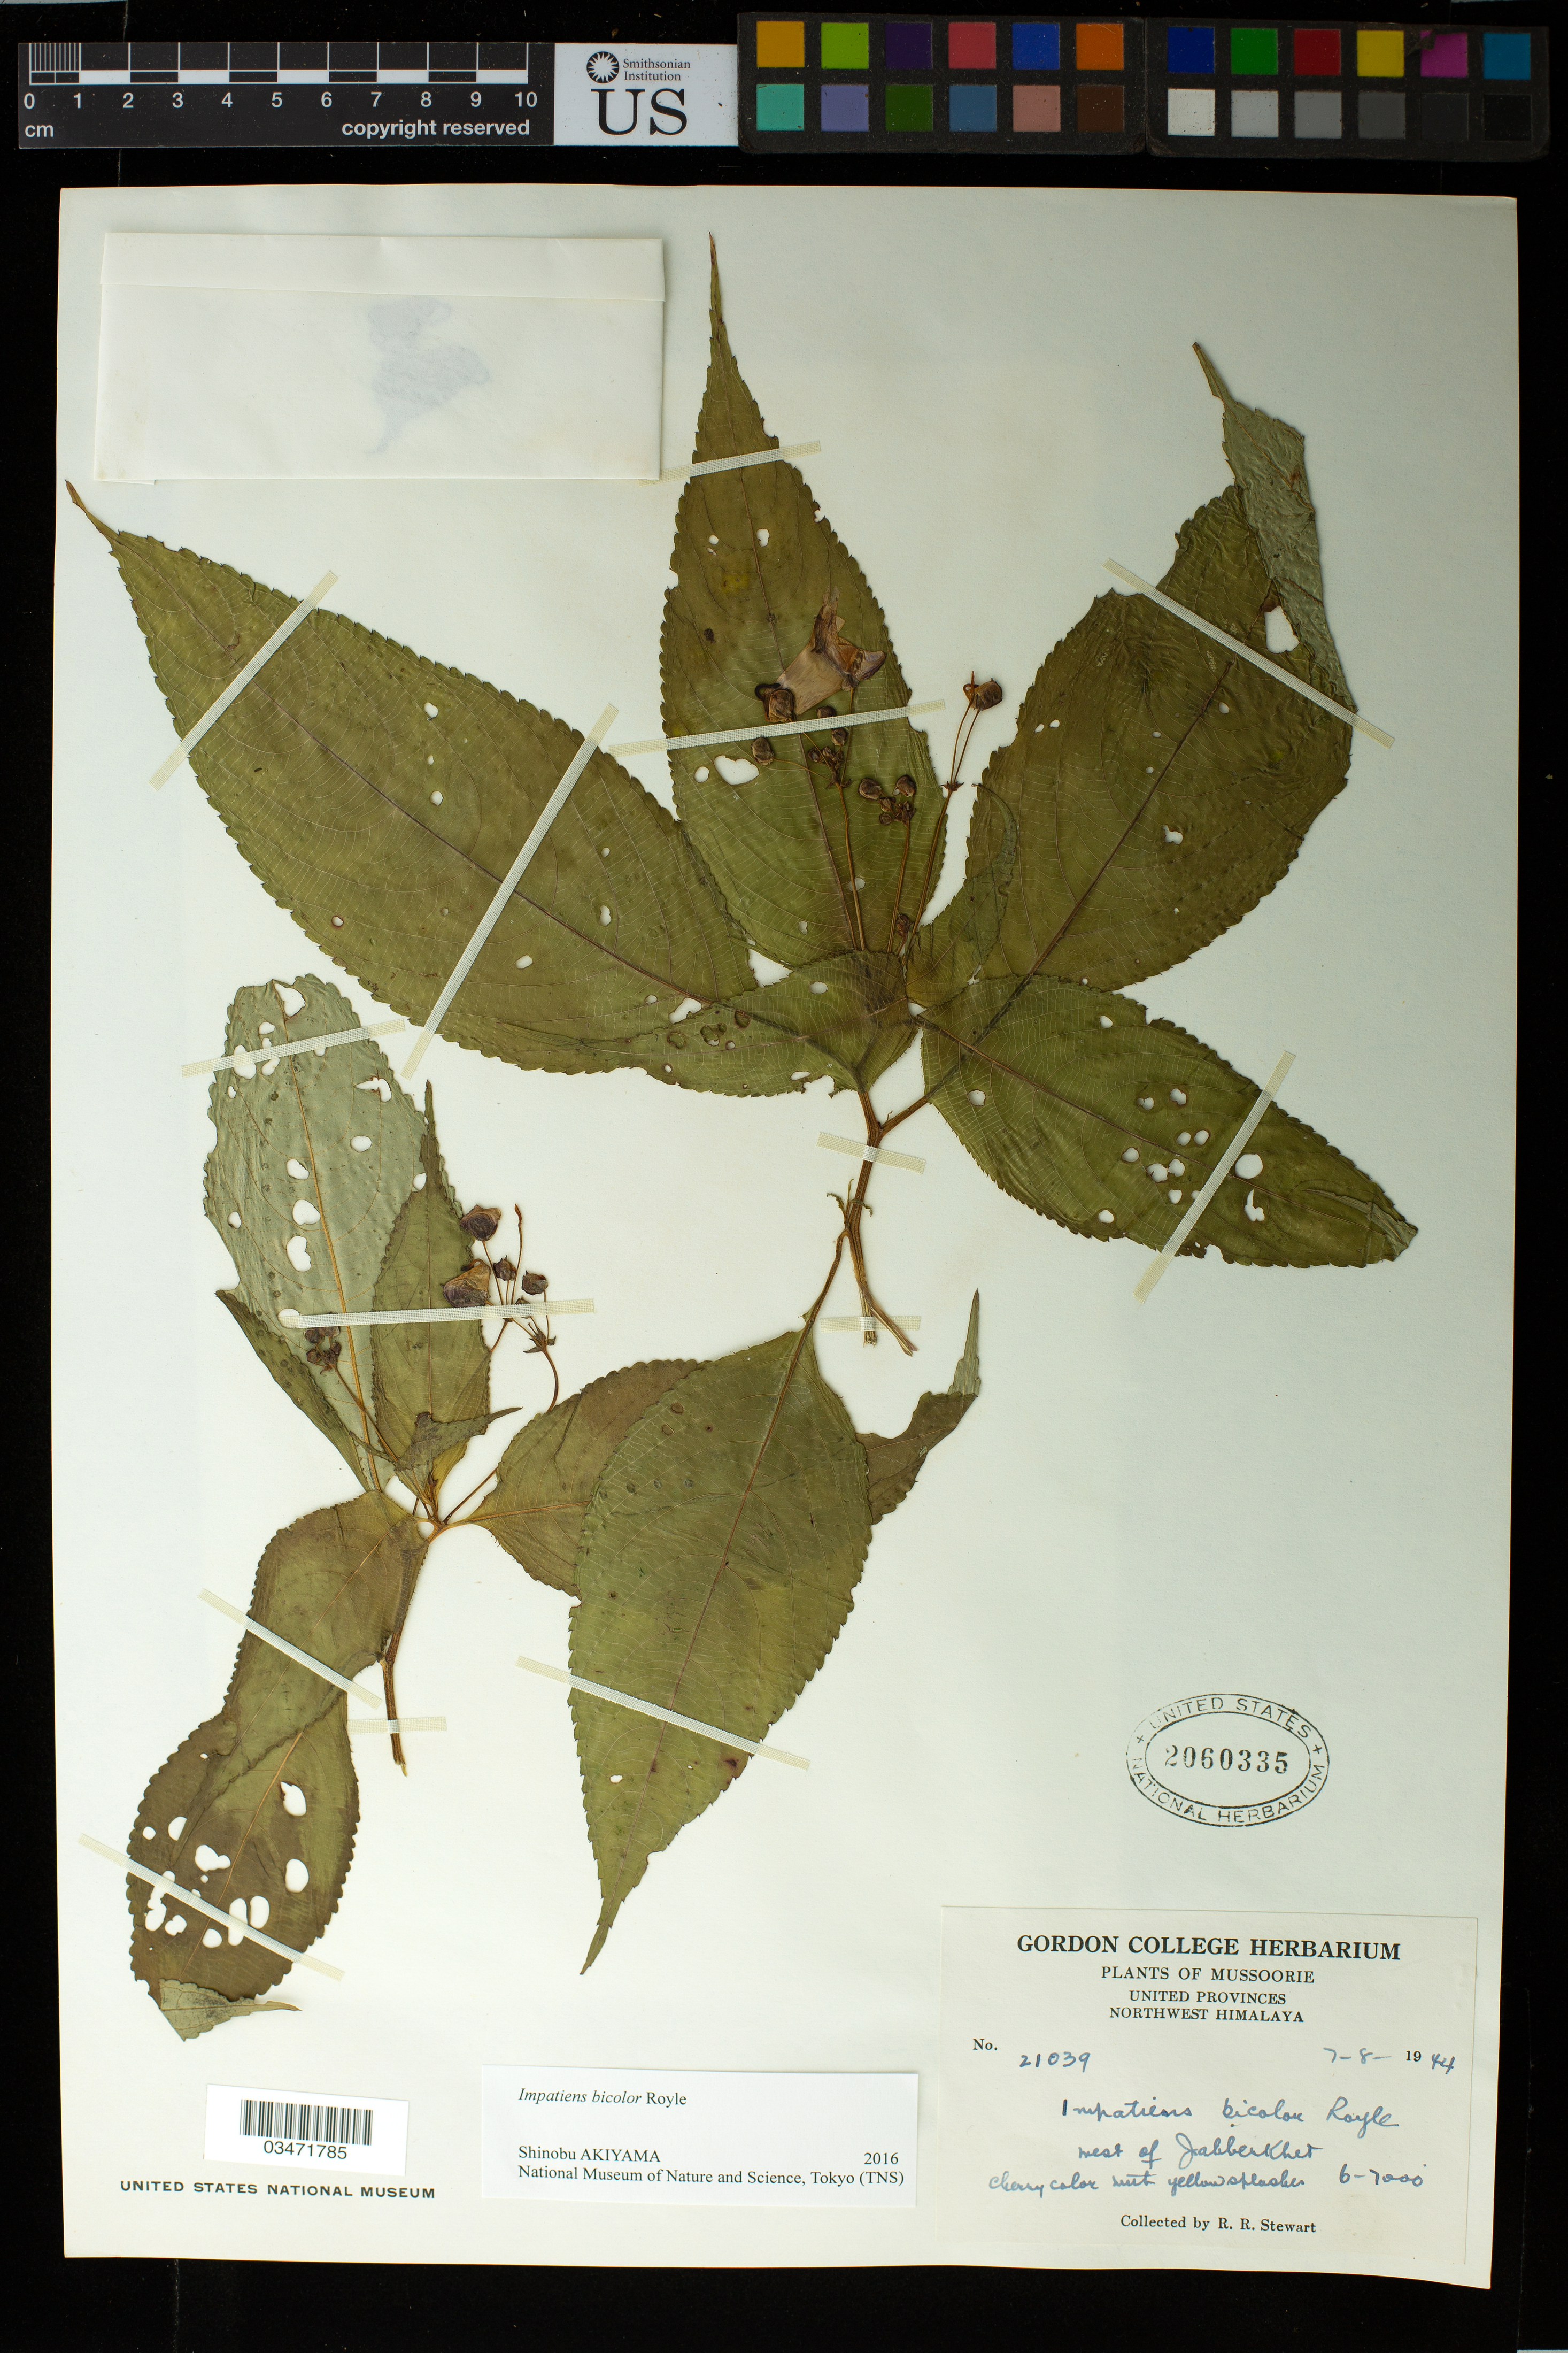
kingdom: Plantae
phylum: Tracheophyta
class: Magnoliopsida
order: Ericales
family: Balsaminaceae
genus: Impatiens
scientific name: Impatiens bicolor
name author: Royle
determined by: Akiyama, Shinobu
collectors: R. R. Stewart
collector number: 21039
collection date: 1944-08-07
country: India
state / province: Uttarakhand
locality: Mussoorie, W of Jabberkhat. United Provinces, NW Himalaya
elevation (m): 1829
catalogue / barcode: US 2060335